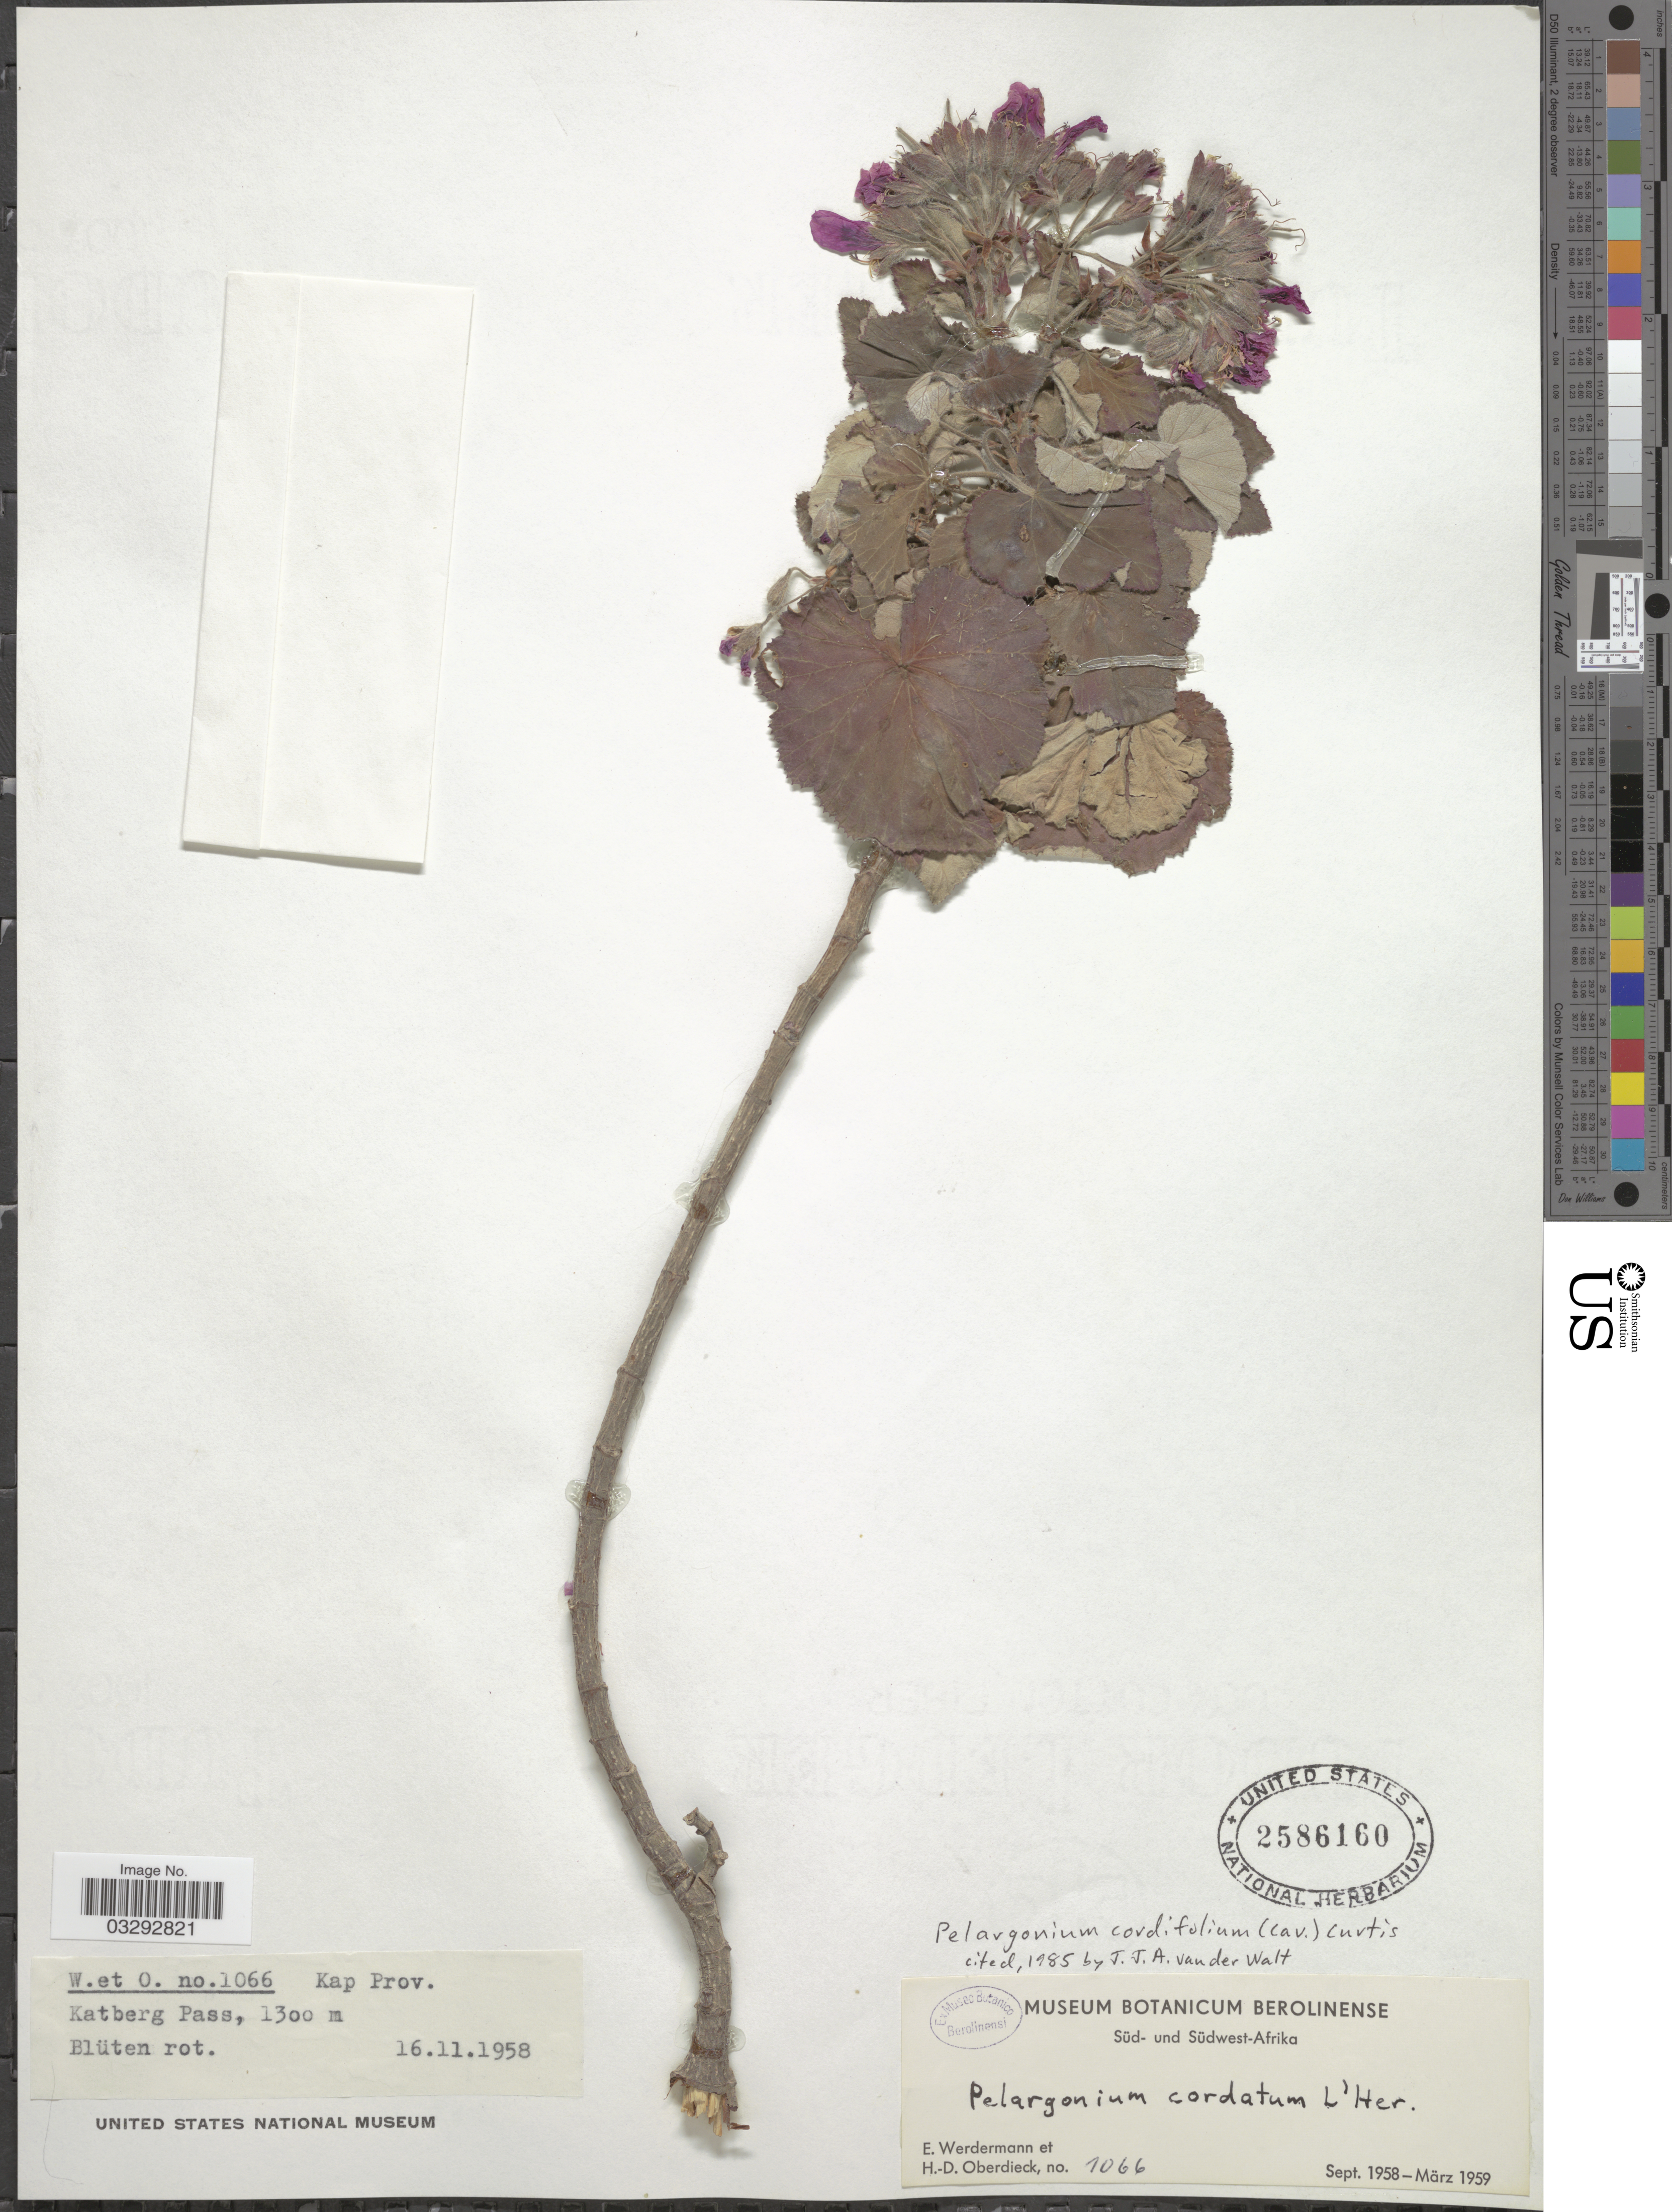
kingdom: Plantae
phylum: Tracheophyta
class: Magnoliopsida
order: Geraniales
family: Geraniaceae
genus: Pelargonium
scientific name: Pelargonium cordifolium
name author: (Cav.) Curtis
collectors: E. Werdermann & H. Oberdieck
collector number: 1066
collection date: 1958-11-16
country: South Africa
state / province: Eastern Cape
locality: Kap Prov., Katberg Pass.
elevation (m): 1300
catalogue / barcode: US 2586160